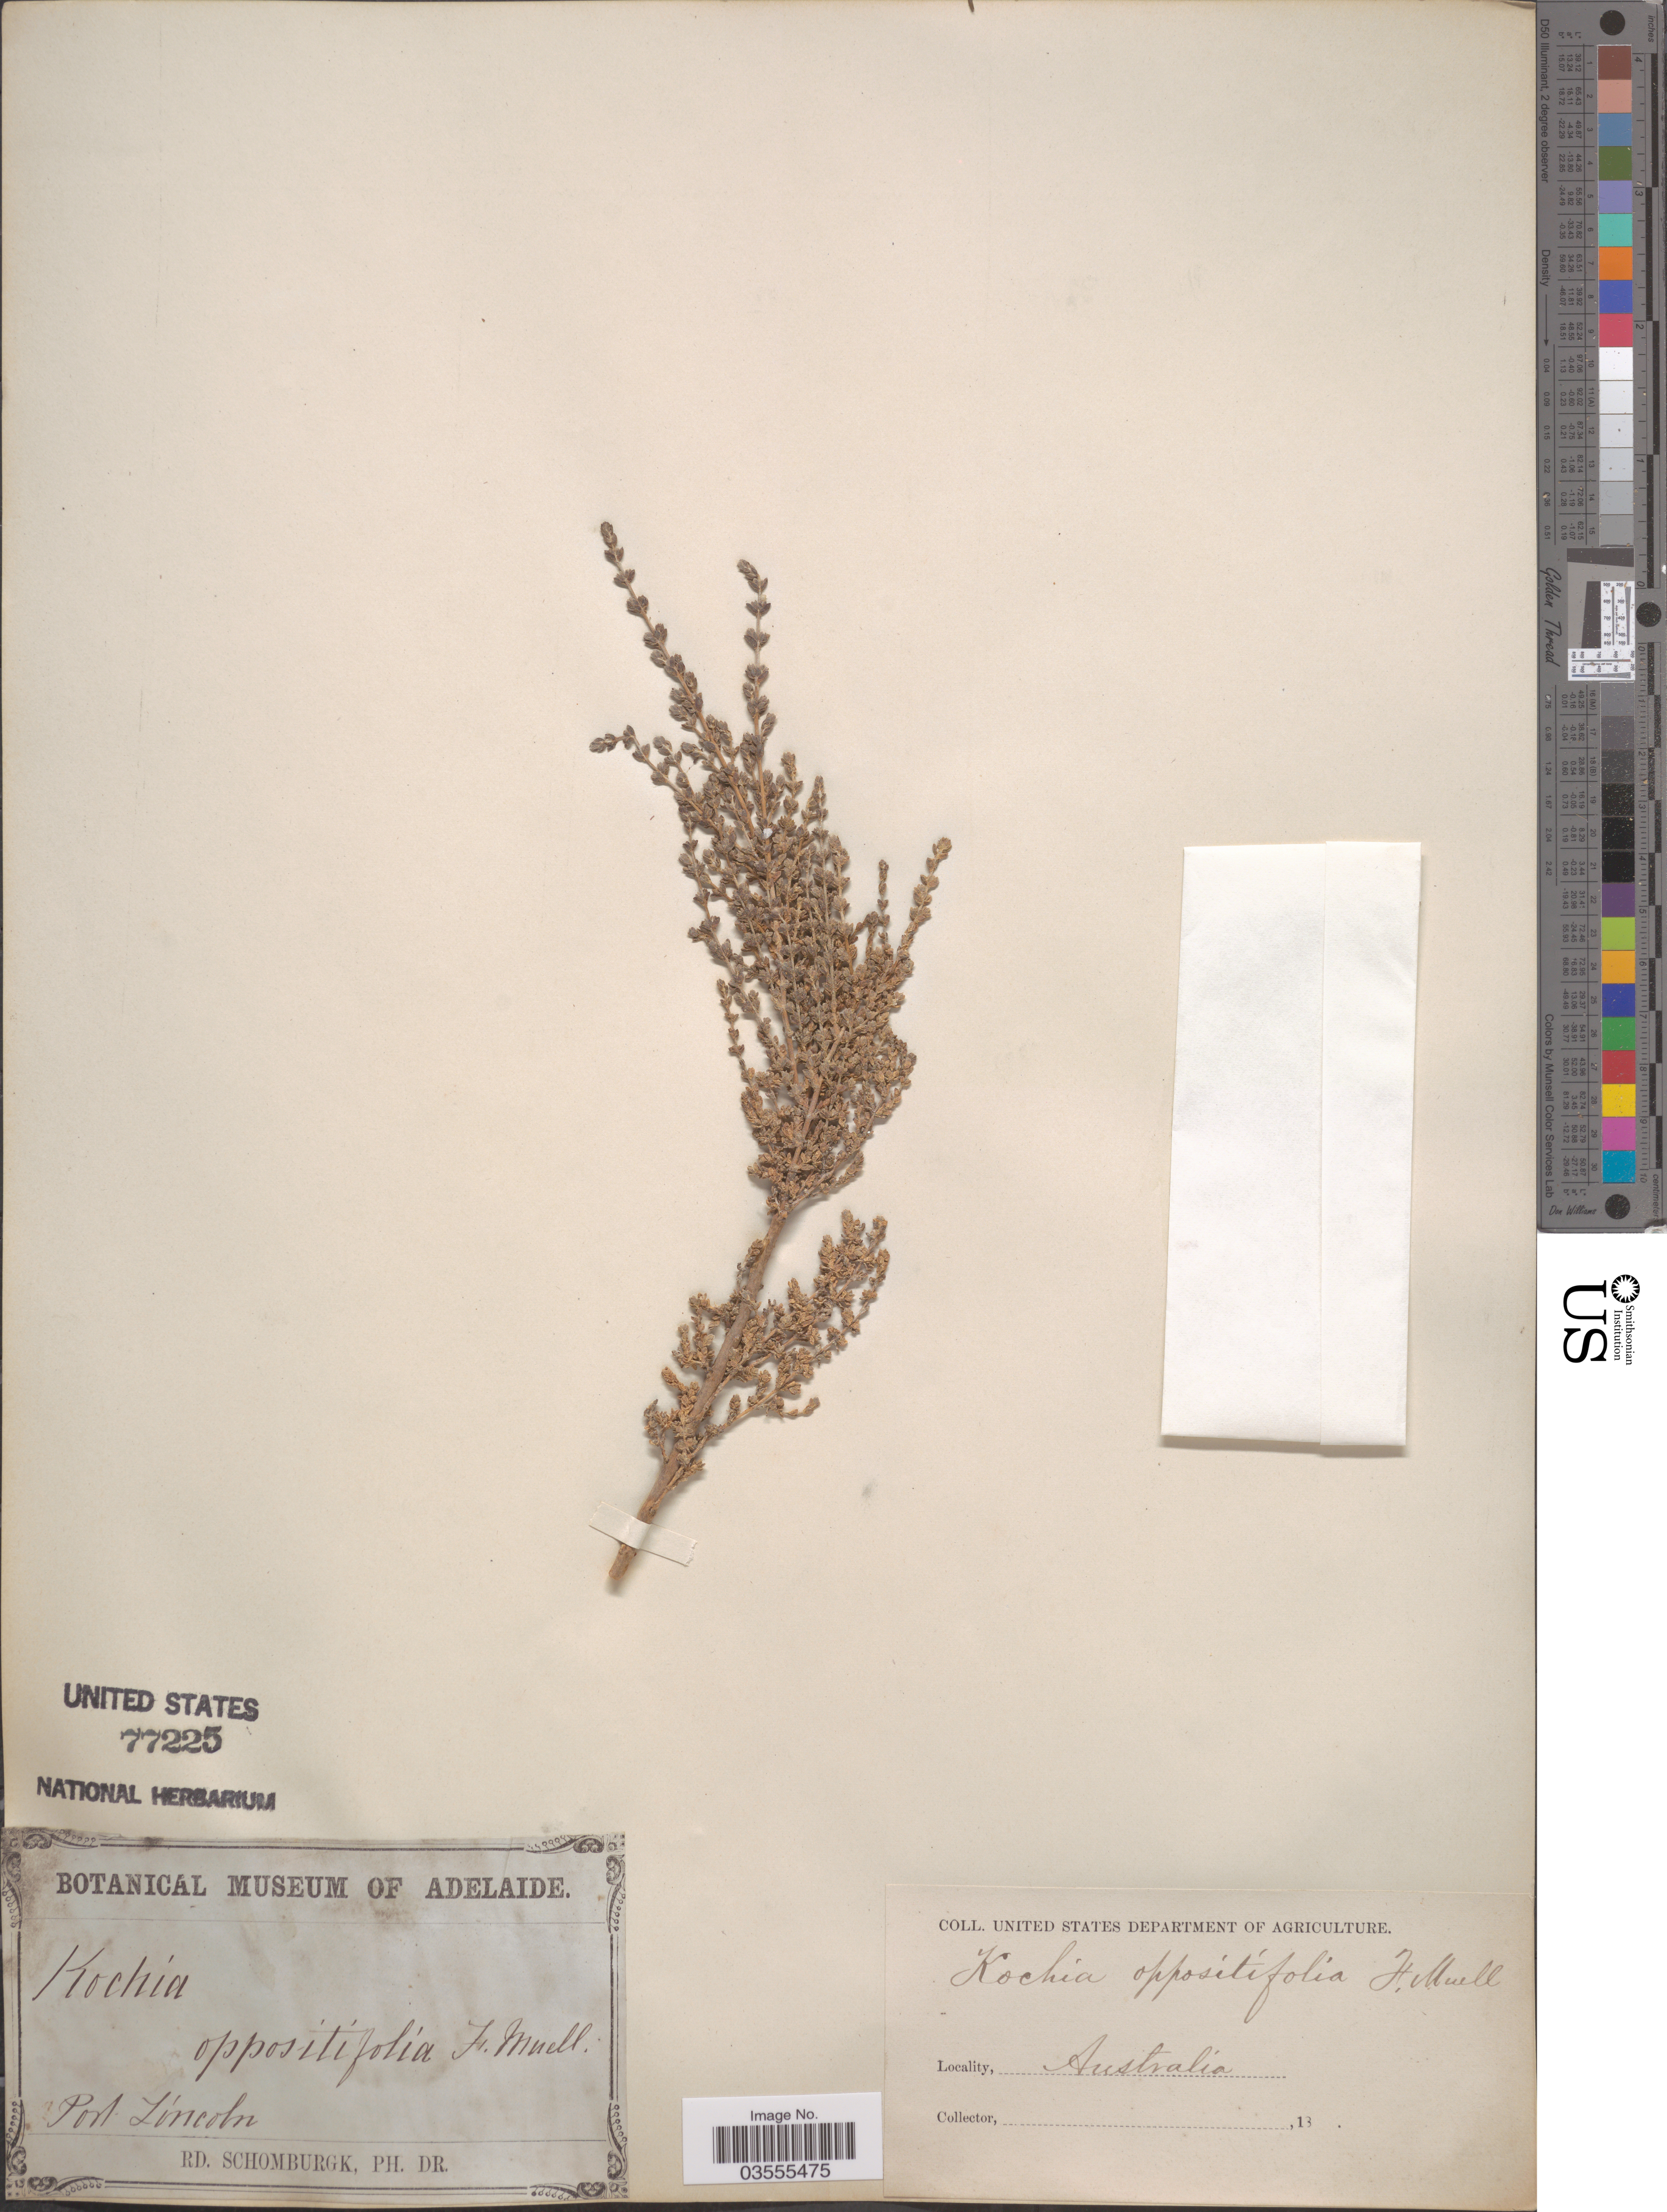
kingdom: Plantae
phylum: Tracheophyta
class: Magnoliopsida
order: Caryophyllales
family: Amaranthaceae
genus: Maireana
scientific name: Maireana oppositifolia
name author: (F. Muell.) Paul G. Wilson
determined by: Strong, Mark T., (BOT), Smithsonian Institution - National Museum of Natural History (UNITED STATES)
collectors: M. R. Schomburgk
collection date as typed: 18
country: Australia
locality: Port Lincoln.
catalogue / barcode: US 77225